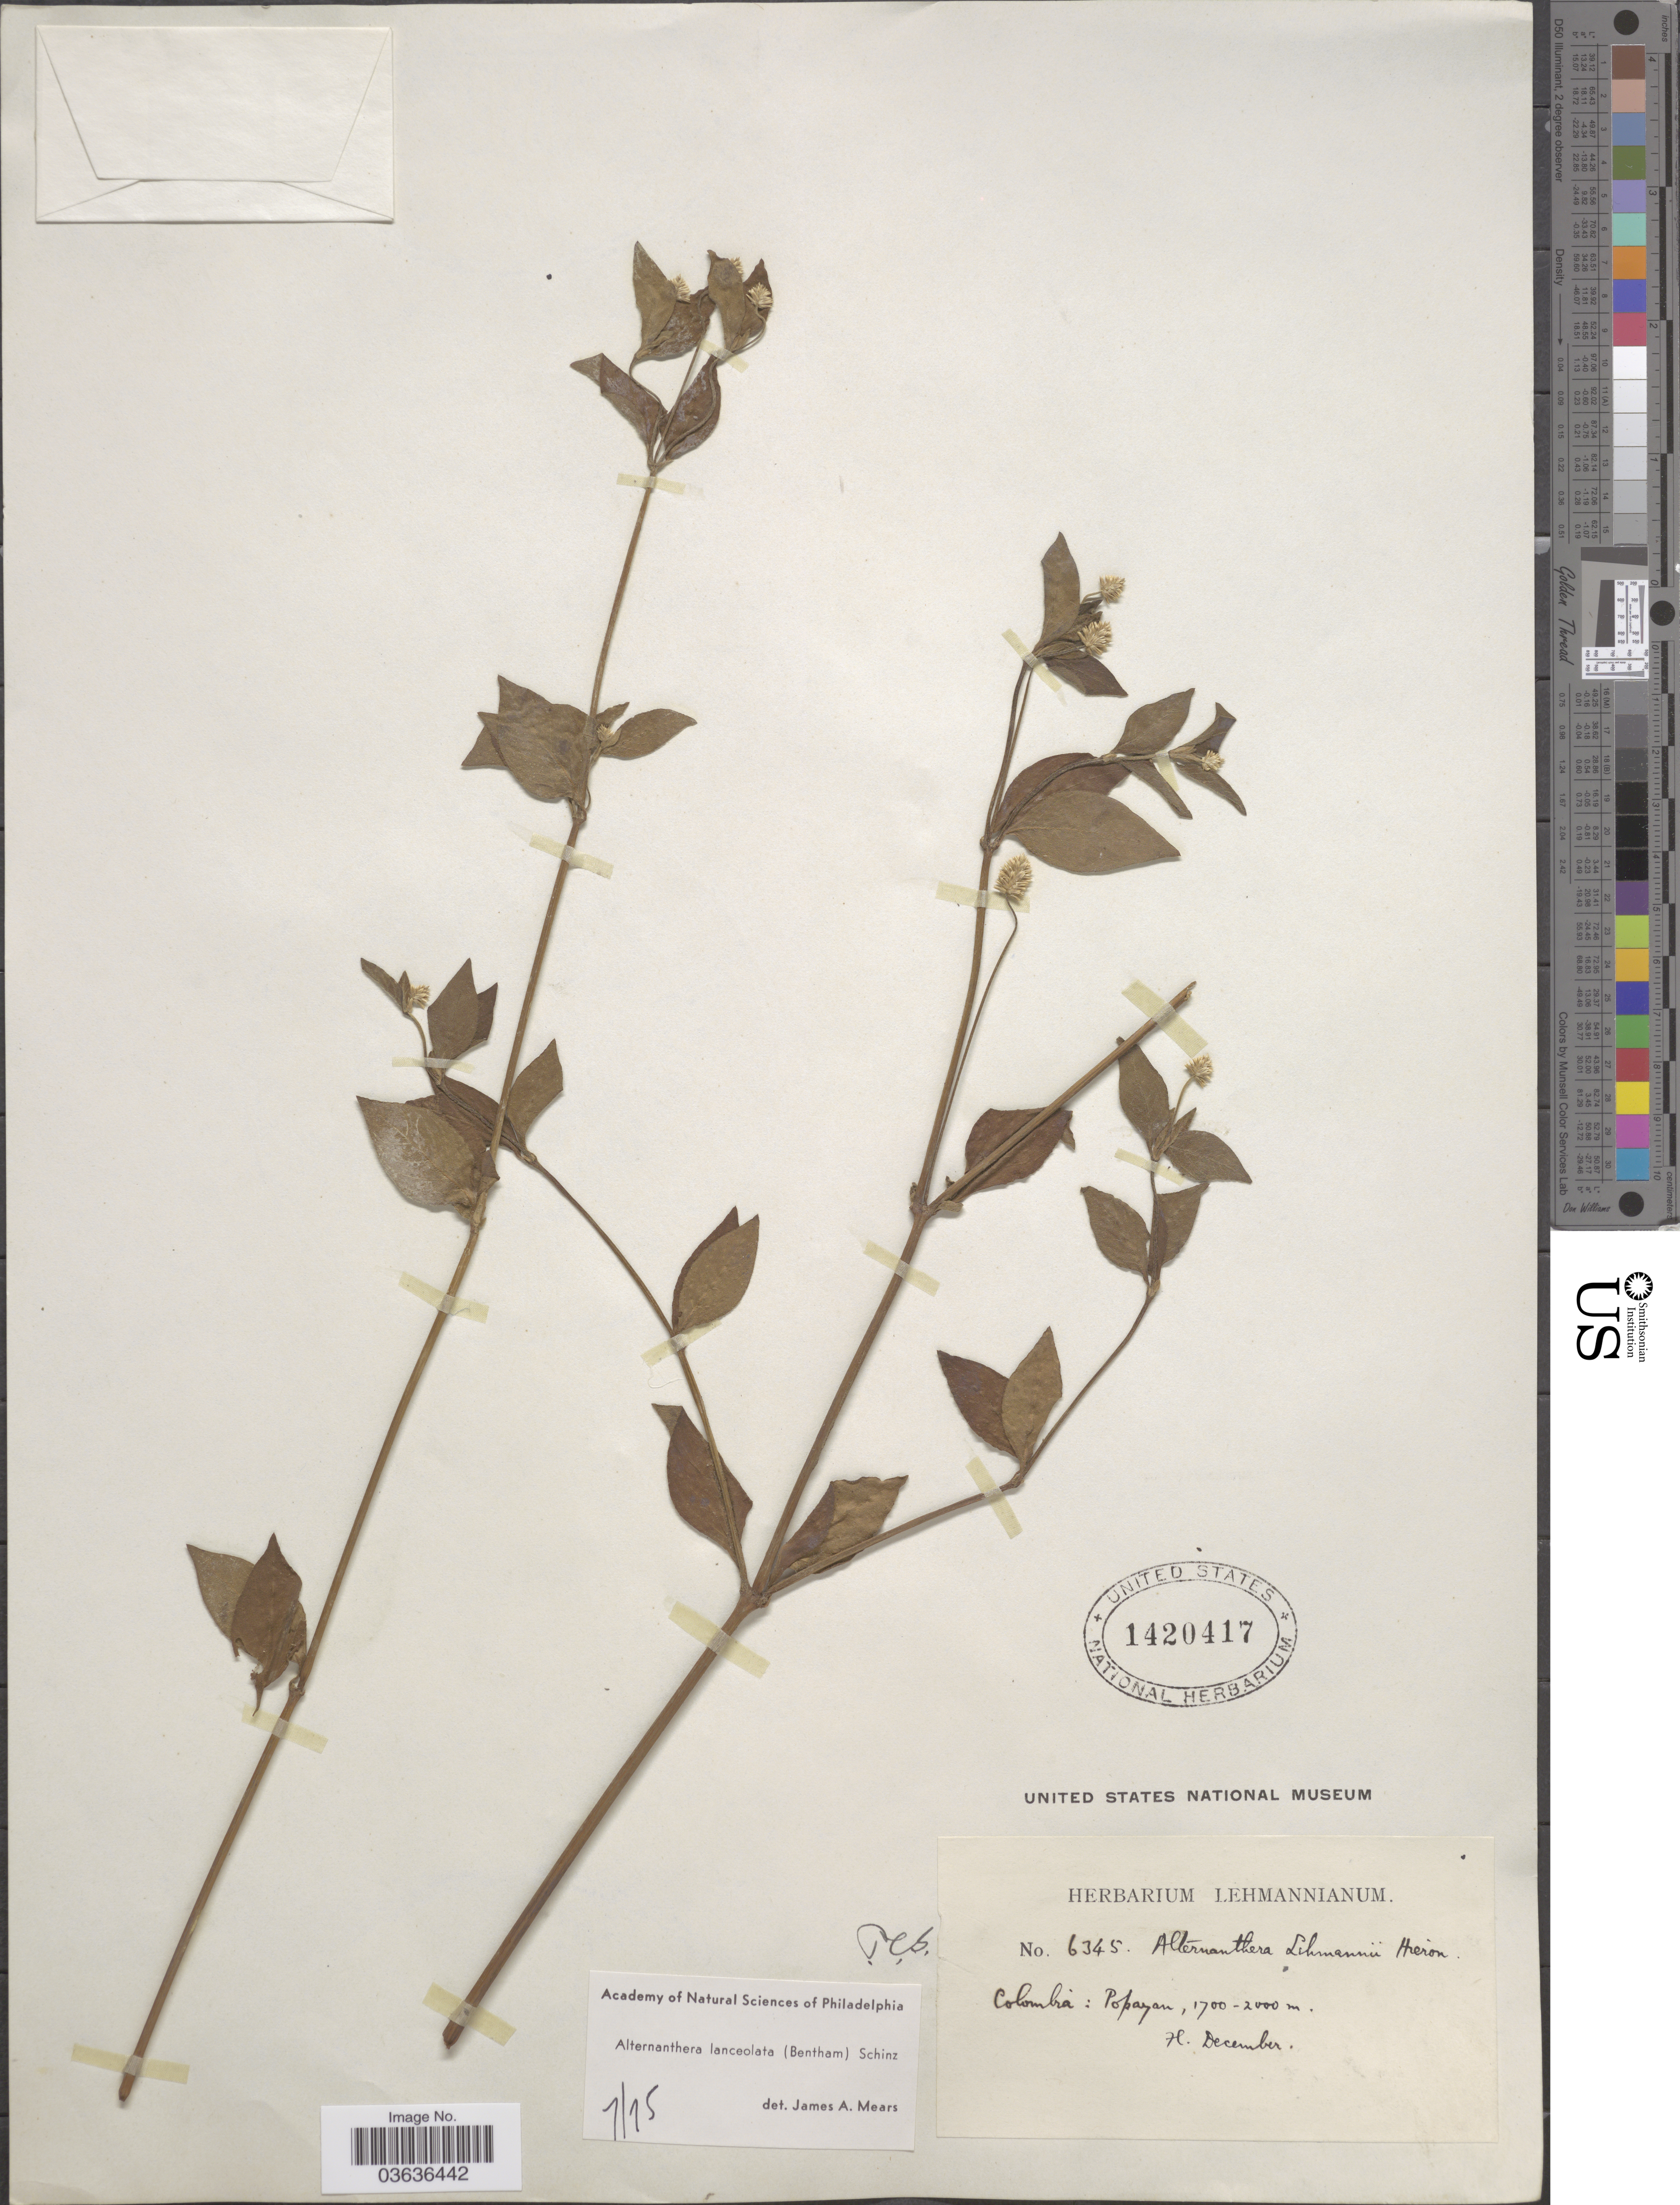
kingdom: Plantae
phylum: Tracheophyta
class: Magnoliopsida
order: Caryophyllales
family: Amaranthaceae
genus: Alternanthera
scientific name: Alternanthera lanceolata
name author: (Benth.) Schinz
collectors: ex herb. Lehmannianum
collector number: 6345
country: Colombia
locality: Popayan.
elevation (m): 1700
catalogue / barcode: US 1420417